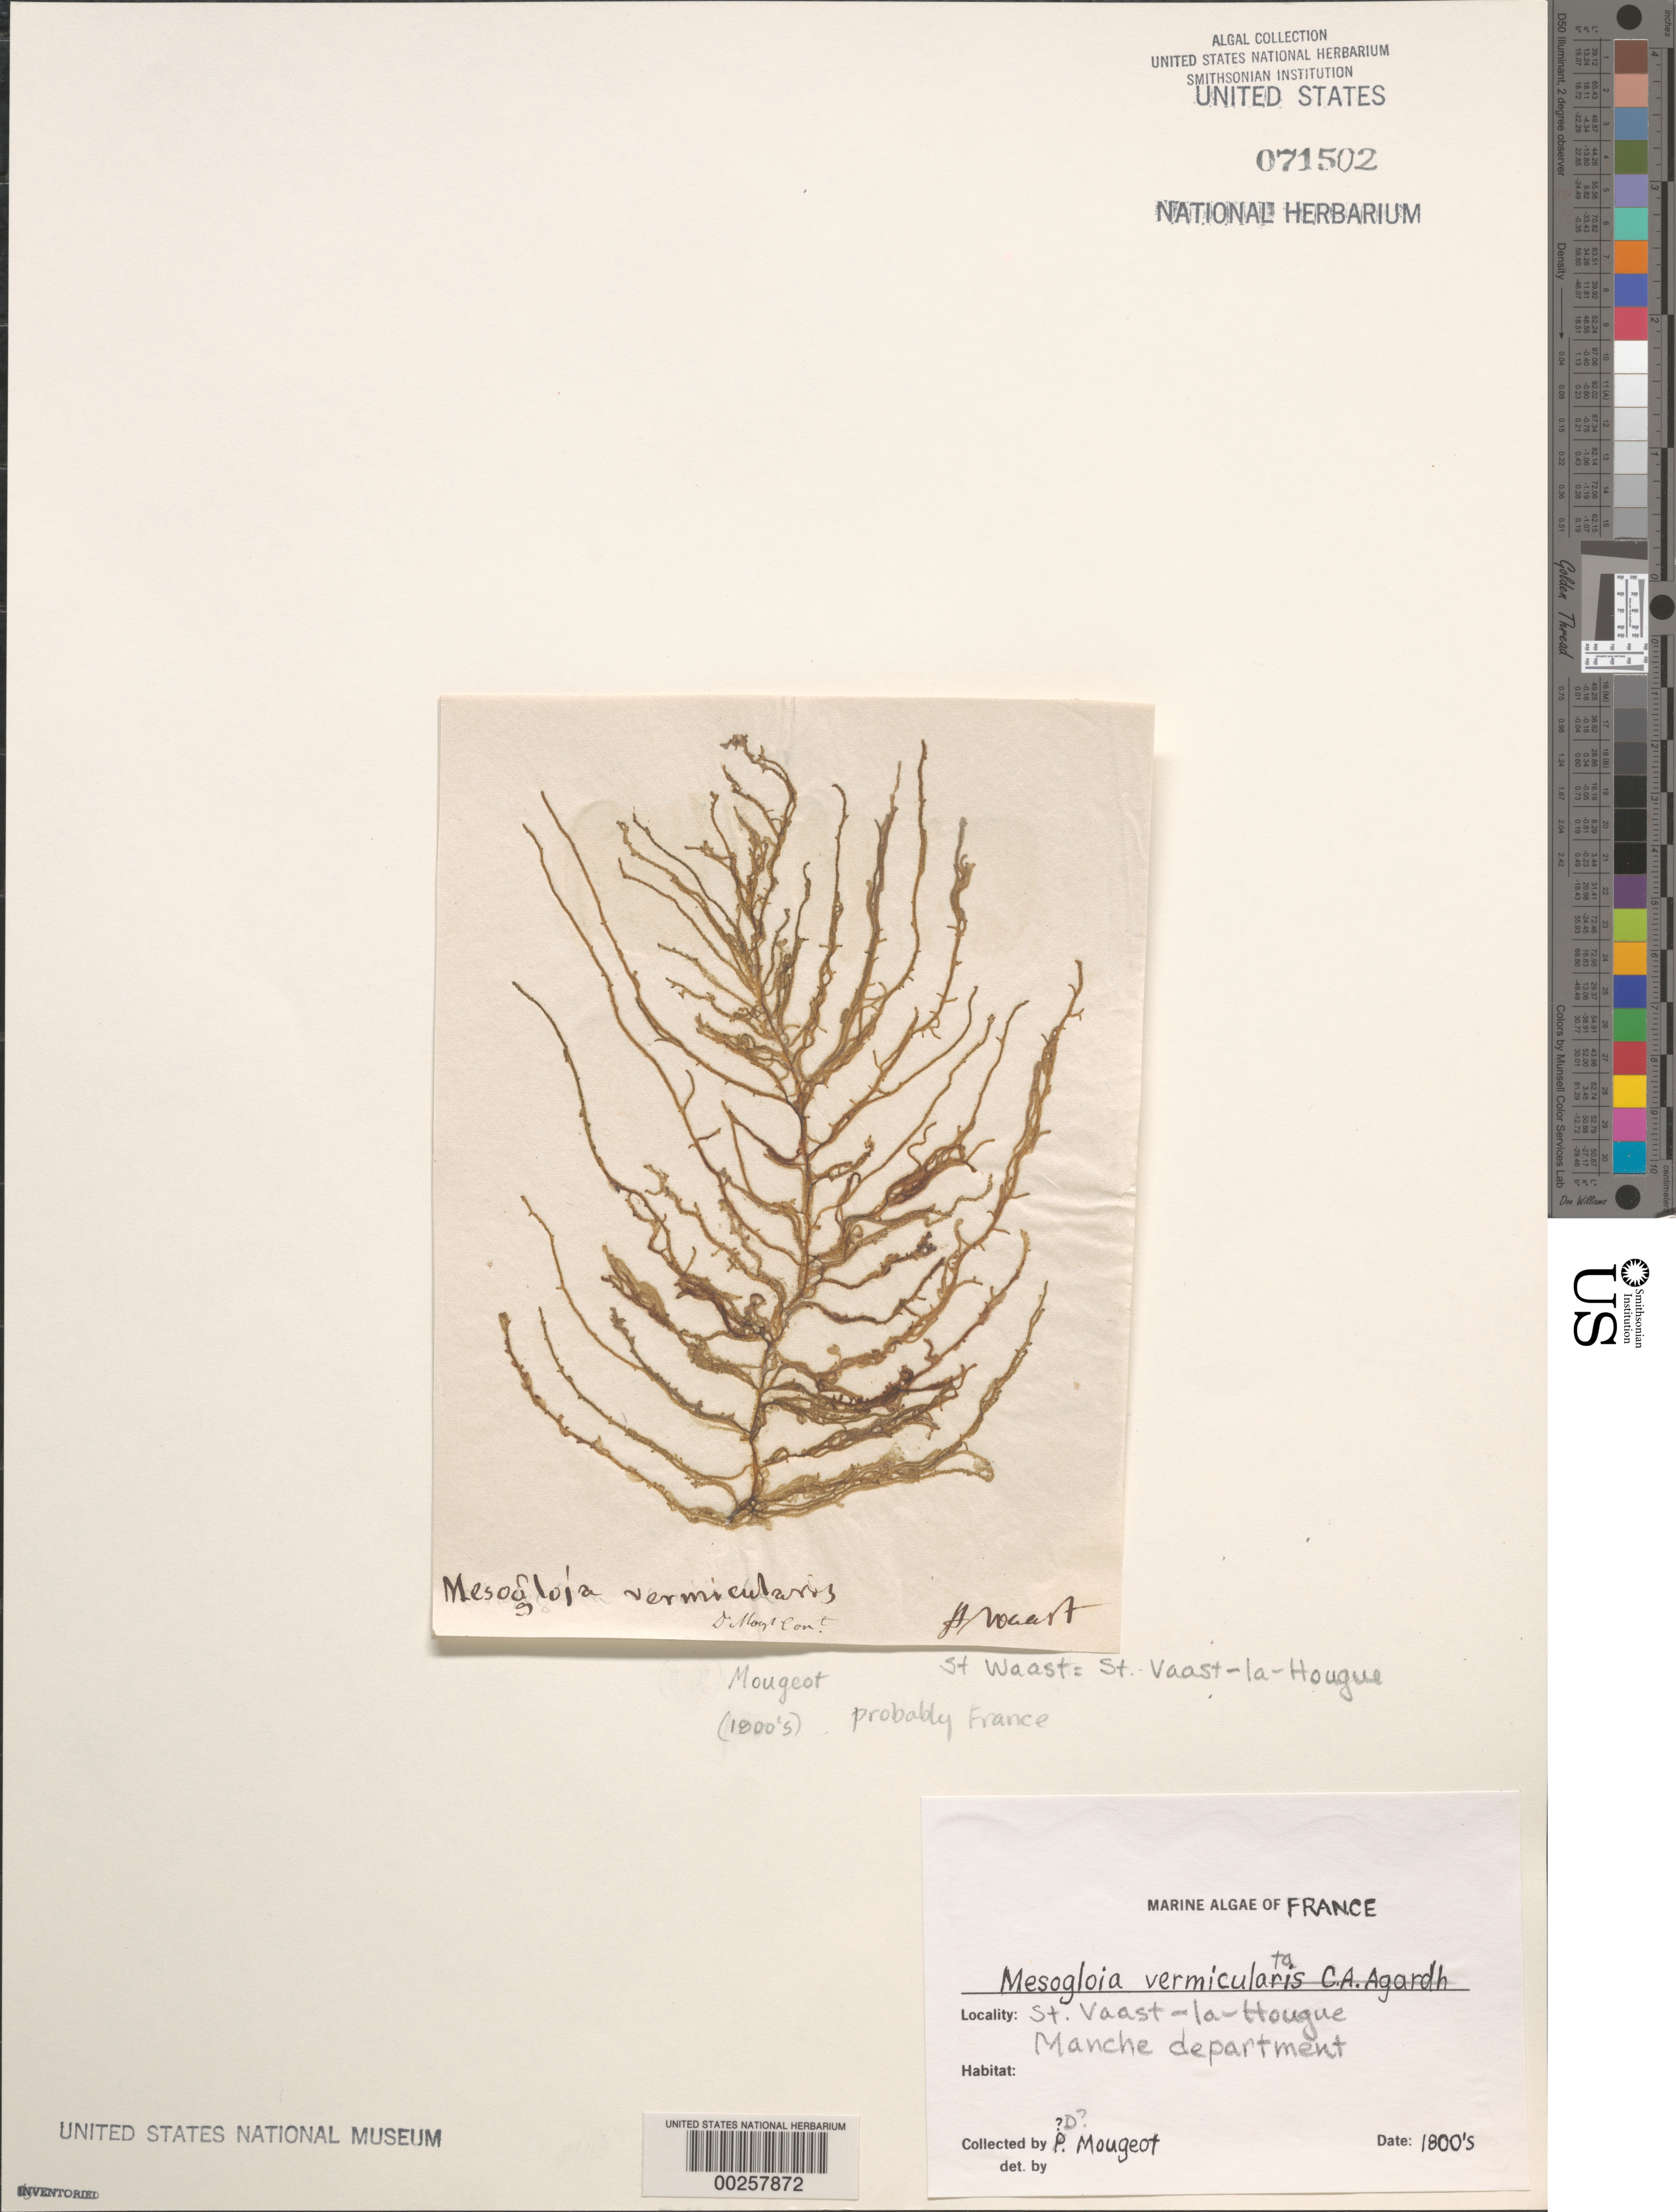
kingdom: Chromista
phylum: Ochrophyta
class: Phaeophyceae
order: Ectocarpales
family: Chordariaceae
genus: Mesogloia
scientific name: Mesogloia vermiculata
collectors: D. Mougeot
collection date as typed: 18--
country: France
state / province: Normandie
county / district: Manche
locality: St. vaast-la-hougue (st. waast)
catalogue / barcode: US 71502